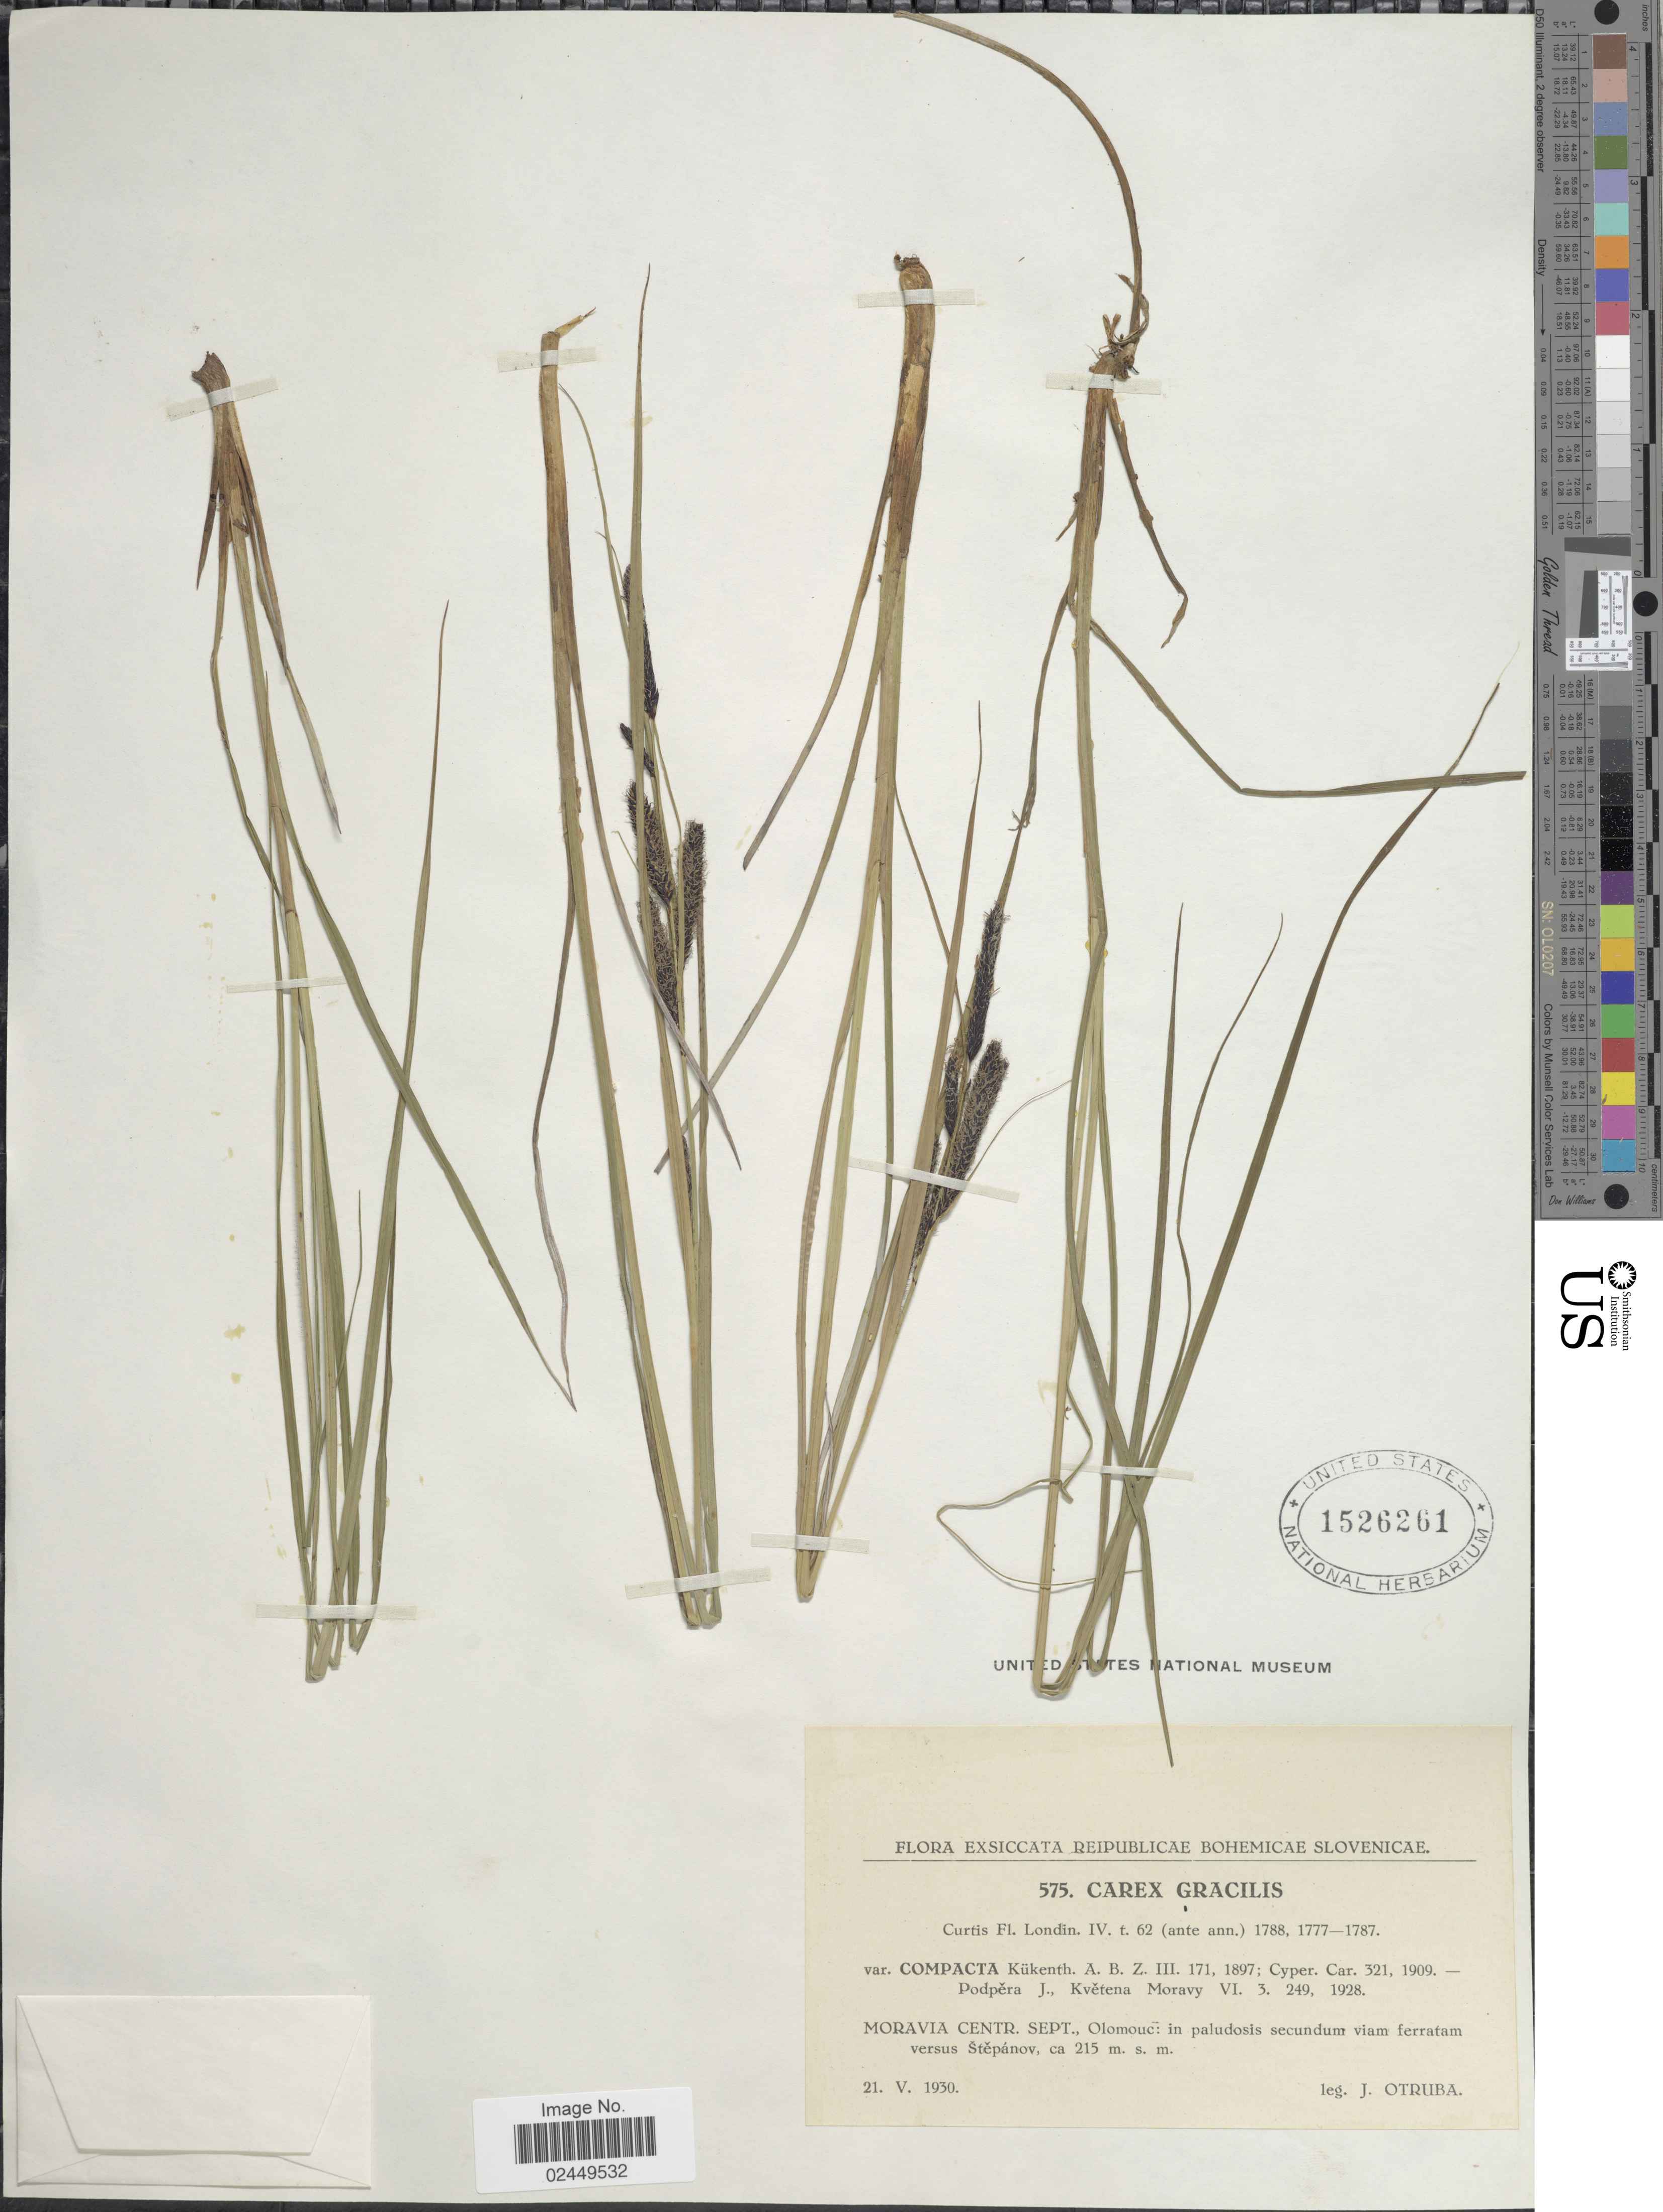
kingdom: Plantae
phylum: Tracheophyta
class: Liliopsida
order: Poales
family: Cyperaceae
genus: Carex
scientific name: Carex acuta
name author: L.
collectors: J. Otruba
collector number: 575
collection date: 1930-05-21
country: Czechia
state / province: Olomouc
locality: Reipublicae Bohemicae Slovenicae. Moravia Centr. Sept. Olomouc: in paludosis secundum viam ferratan vertus Stepanov.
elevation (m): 215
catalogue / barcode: US 1526261